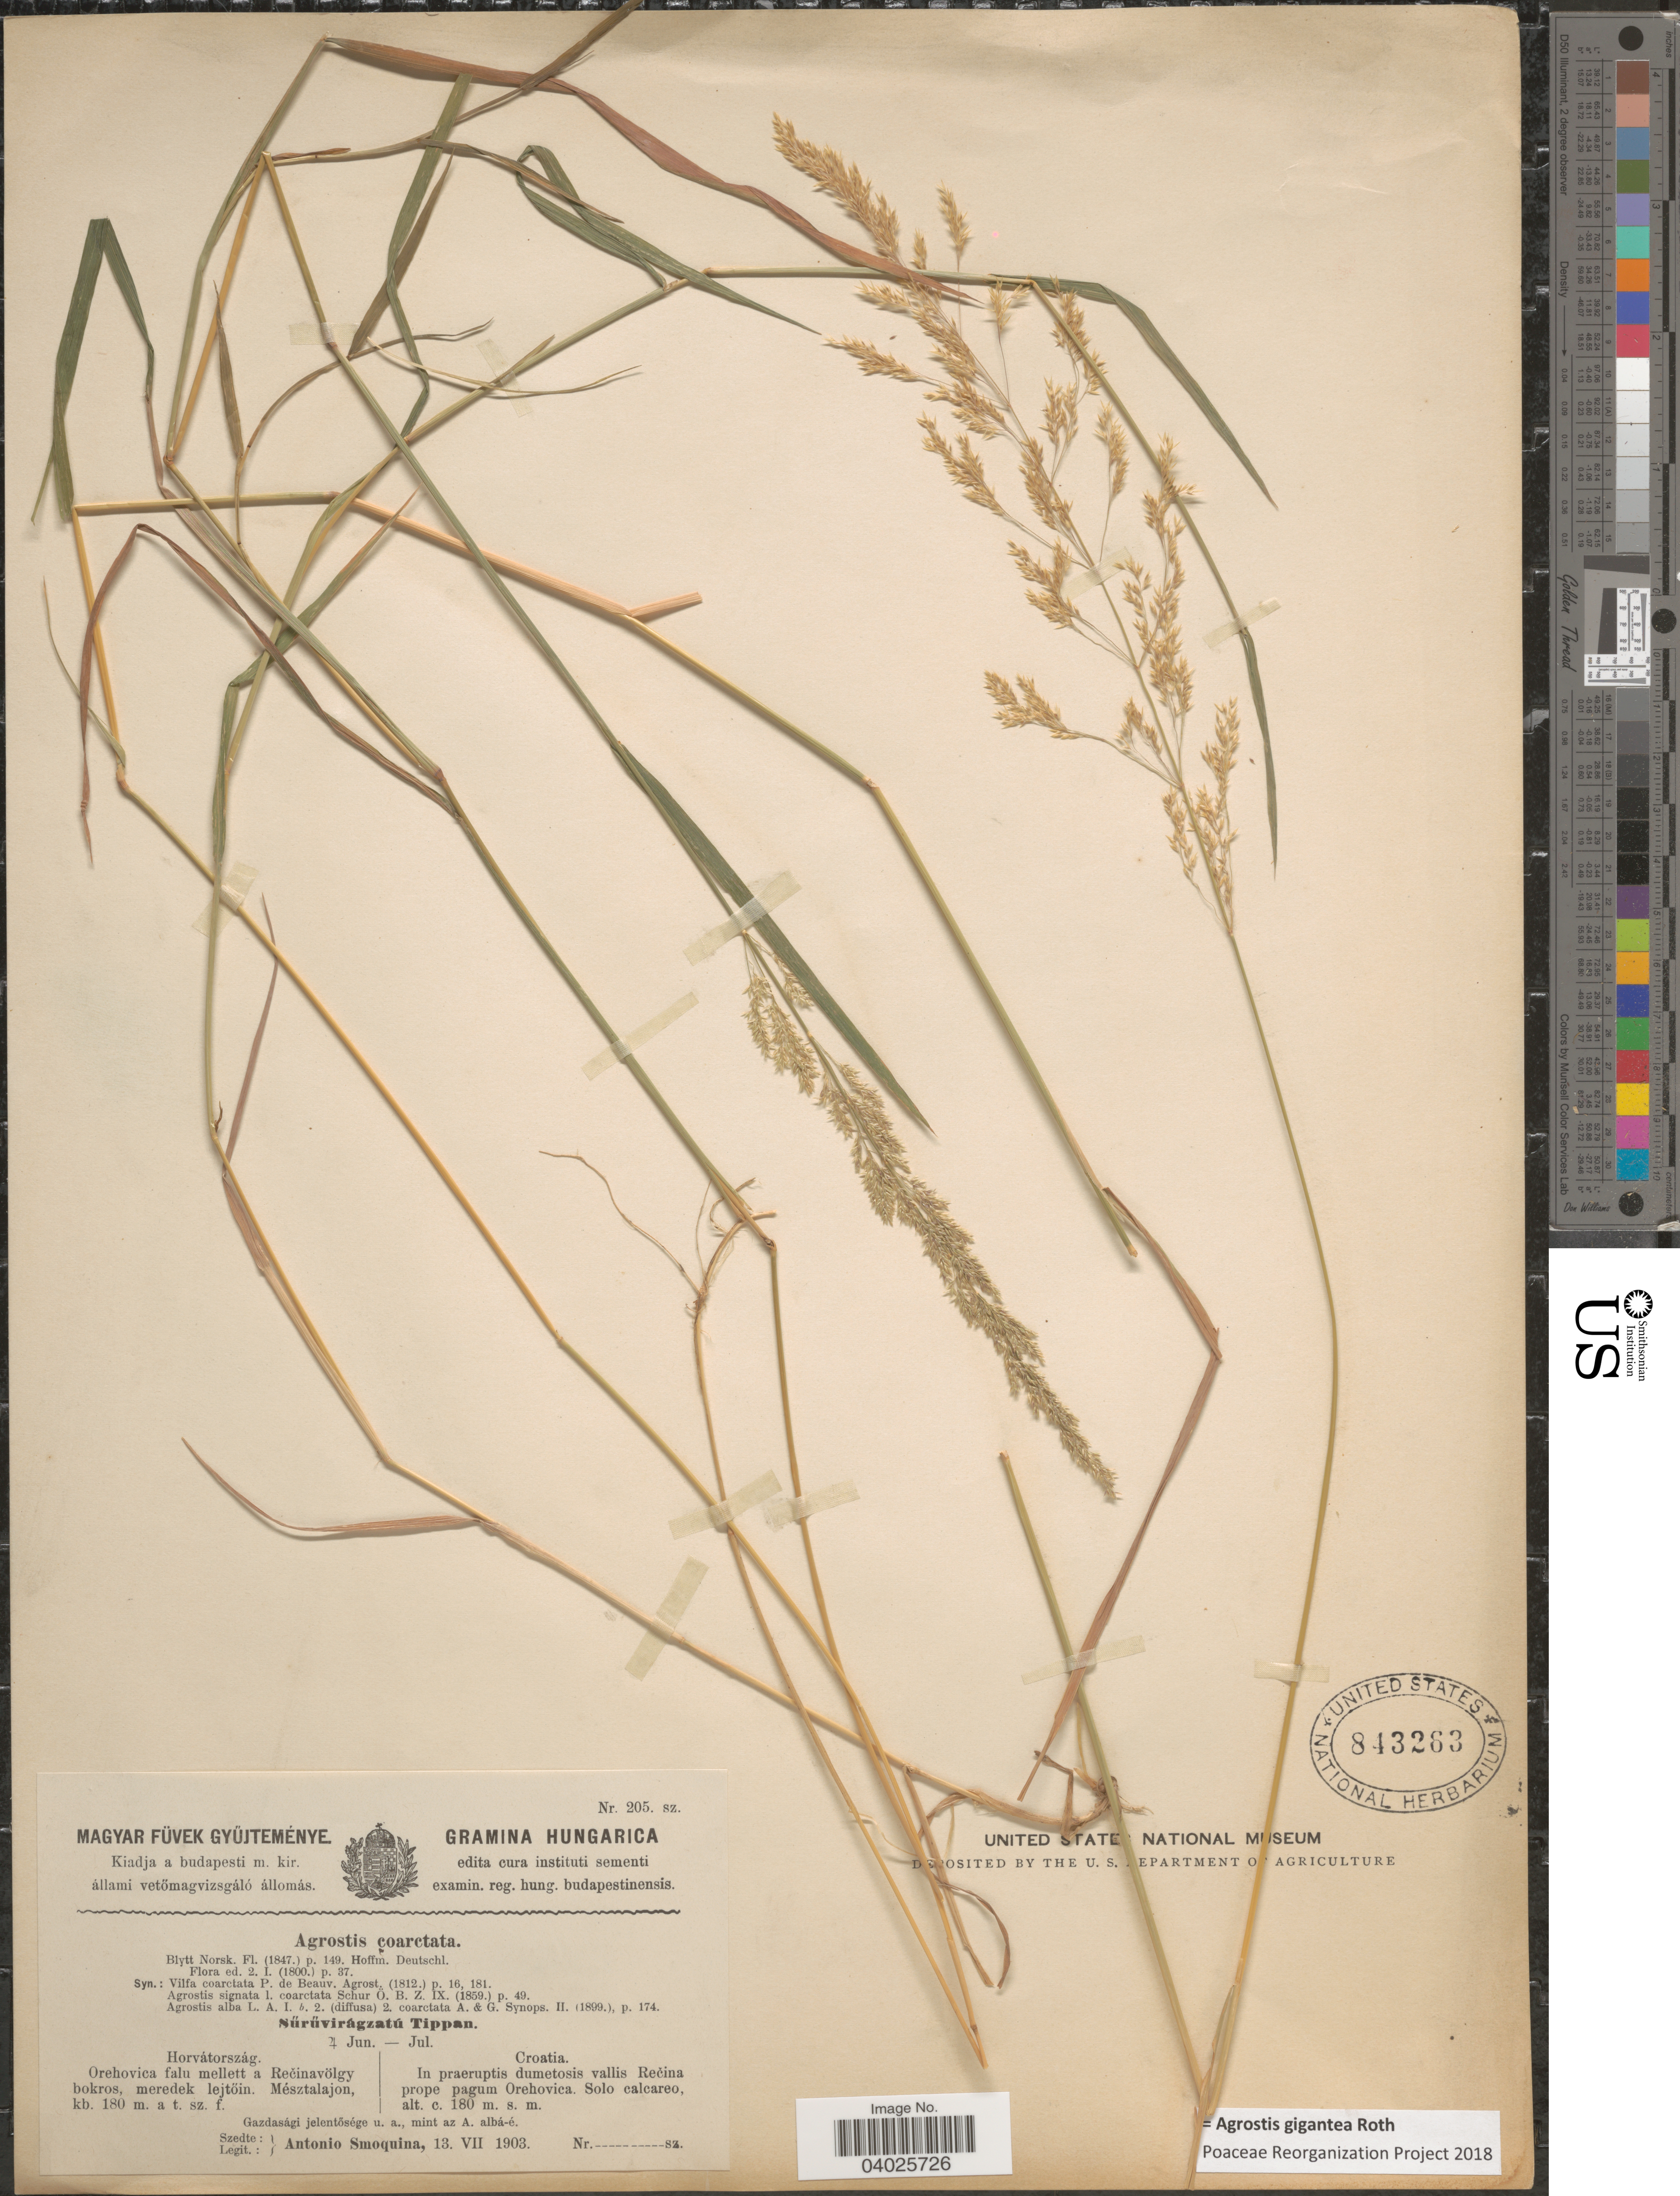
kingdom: Plantae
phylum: Tracheophyta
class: Liliopsida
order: Poales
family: Poaceae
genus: Agrostis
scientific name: Agrostis gigantea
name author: Roth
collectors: A. Smoquina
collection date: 1903-07-13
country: Croatia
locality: In praeruptis dumetosis vallis Rečina prope pagum Orehovica.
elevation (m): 180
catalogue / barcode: US 843263